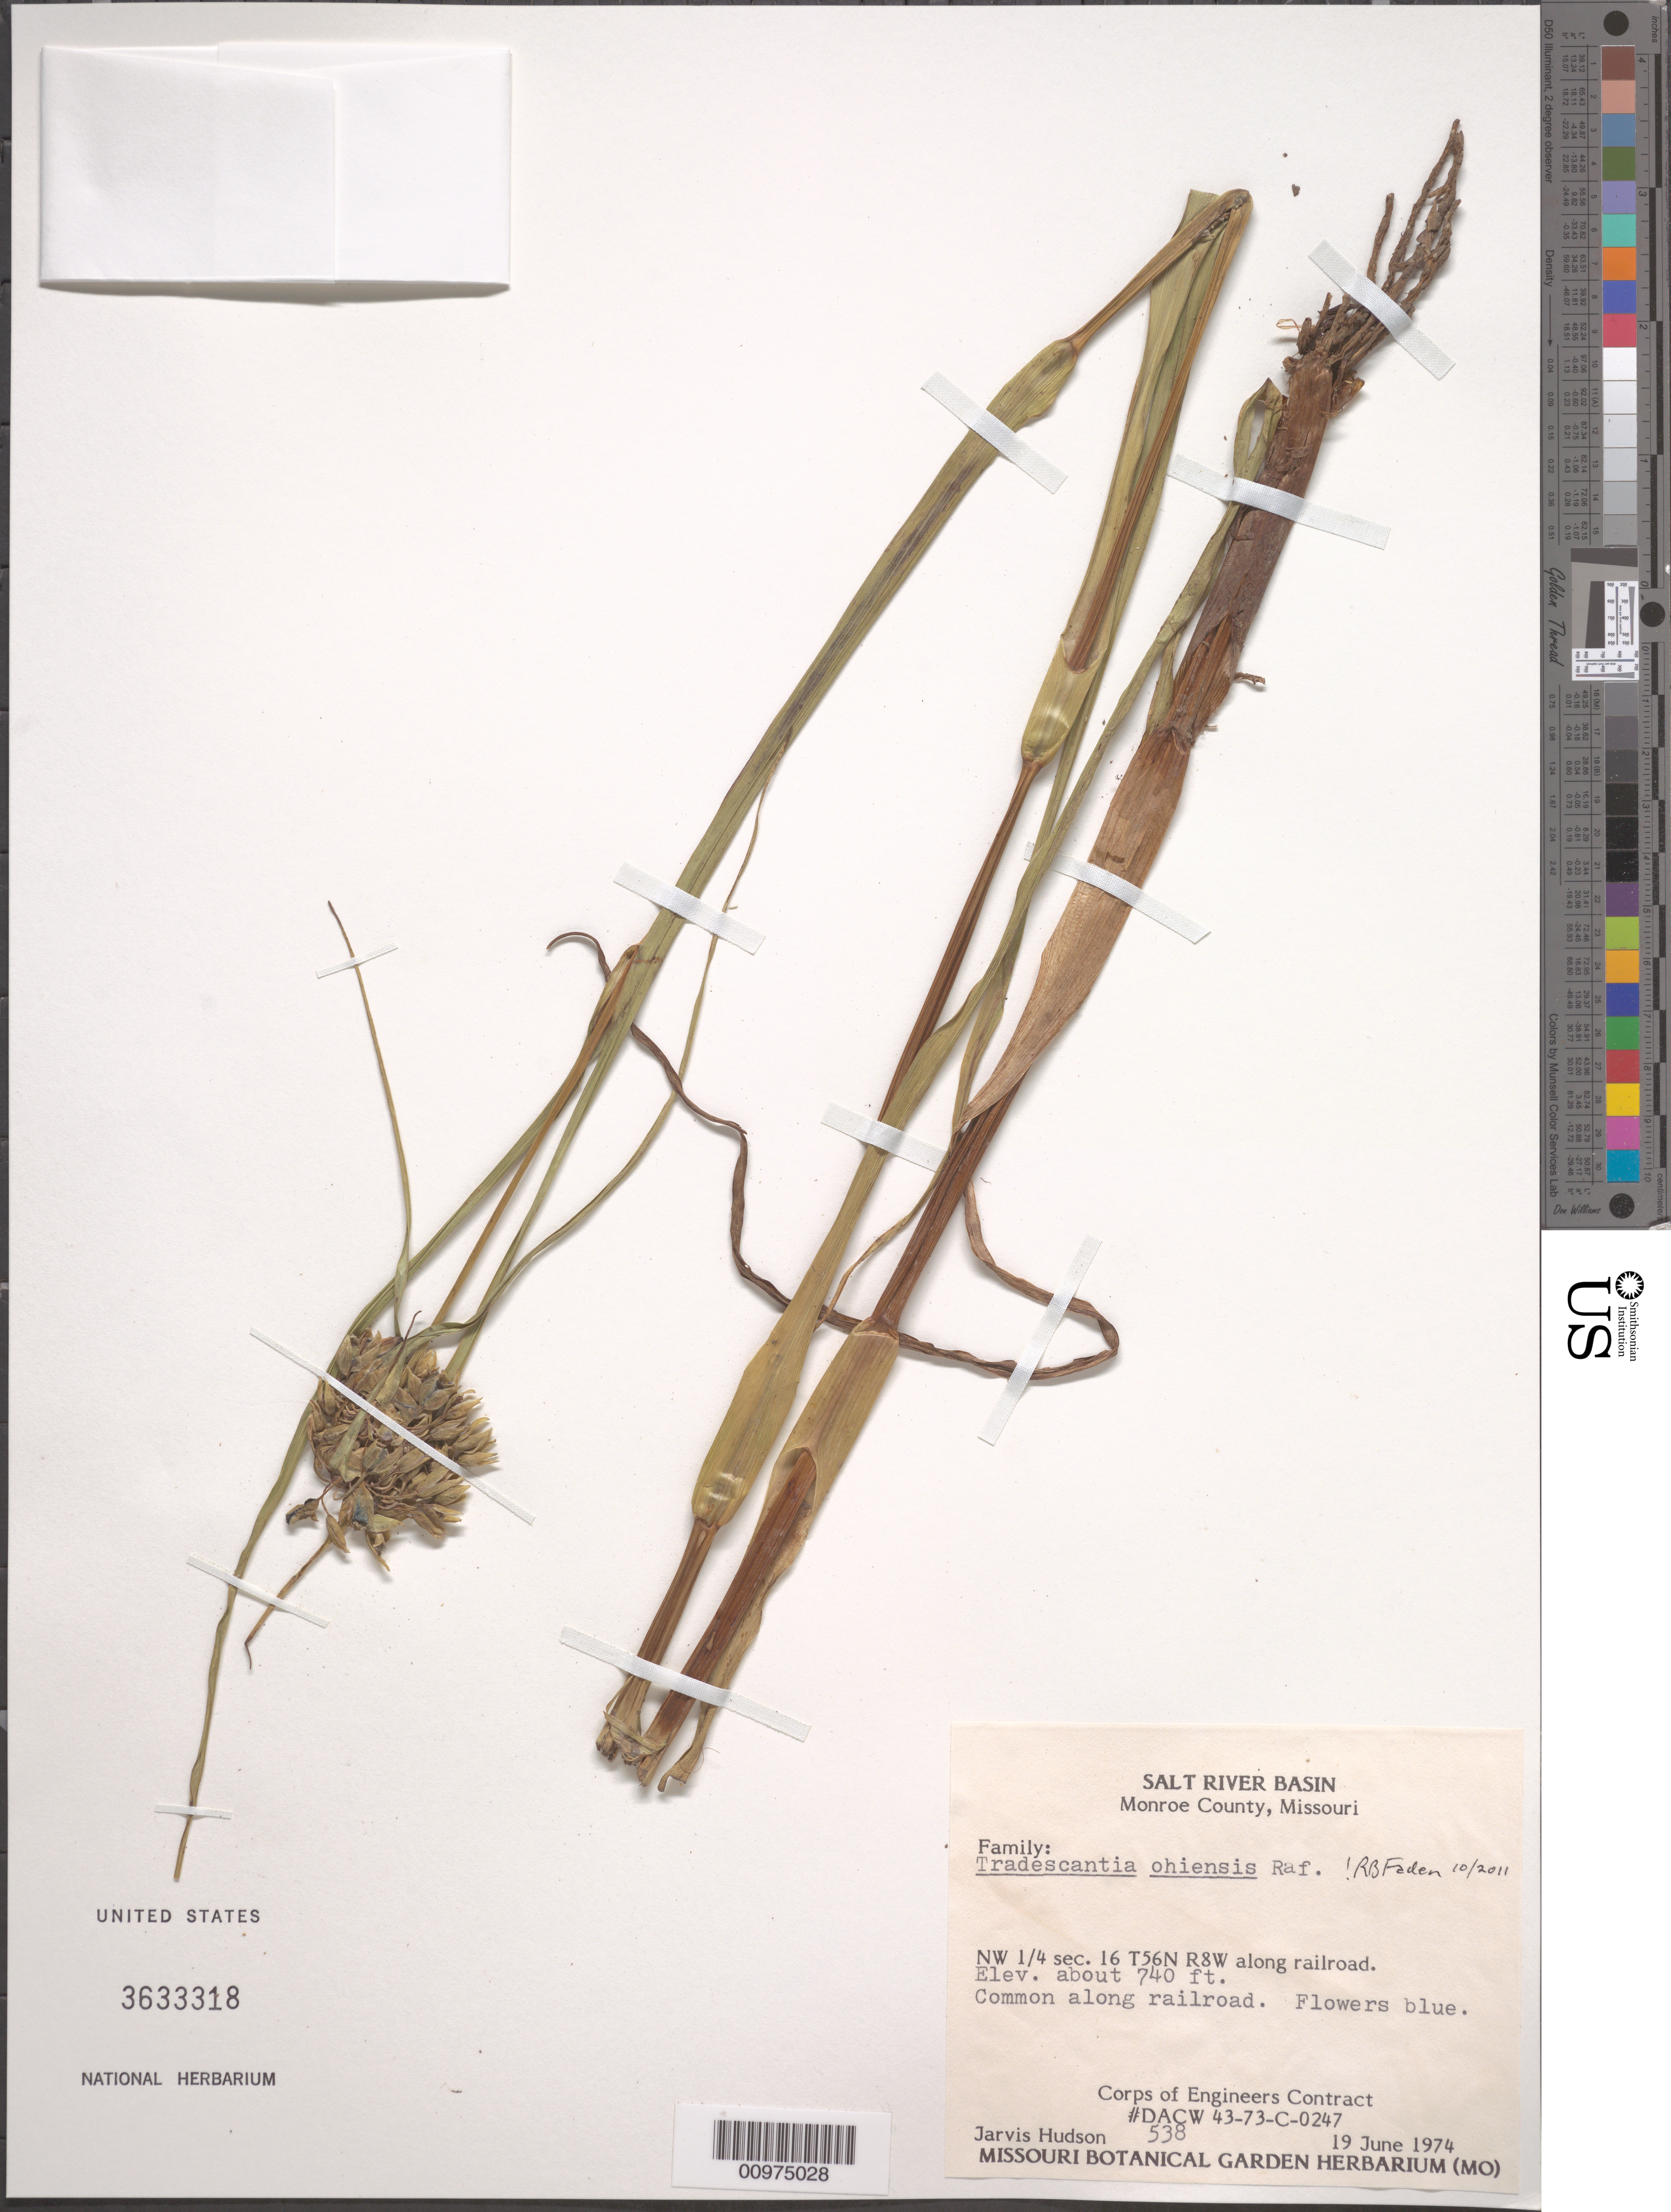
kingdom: Plantae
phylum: Tracheophyta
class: Liliopsida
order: Commelinales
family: Commelinaceae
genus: Tradescantia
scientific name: Tradescantia ohiensis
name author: Raf.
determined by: Faden, Robert B., (US), Smithsonian Institution - National Museum of Natural History (UNITED STATES)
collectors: J. Hudson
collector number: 538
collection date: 1974-06-19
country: United States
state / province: Missouri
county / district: Monroe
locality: Salt River Basin. SW ¼ sec. 16 T56N R&W along railroad.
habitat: Common along railroad.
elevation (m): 226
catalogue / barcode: US 3633318